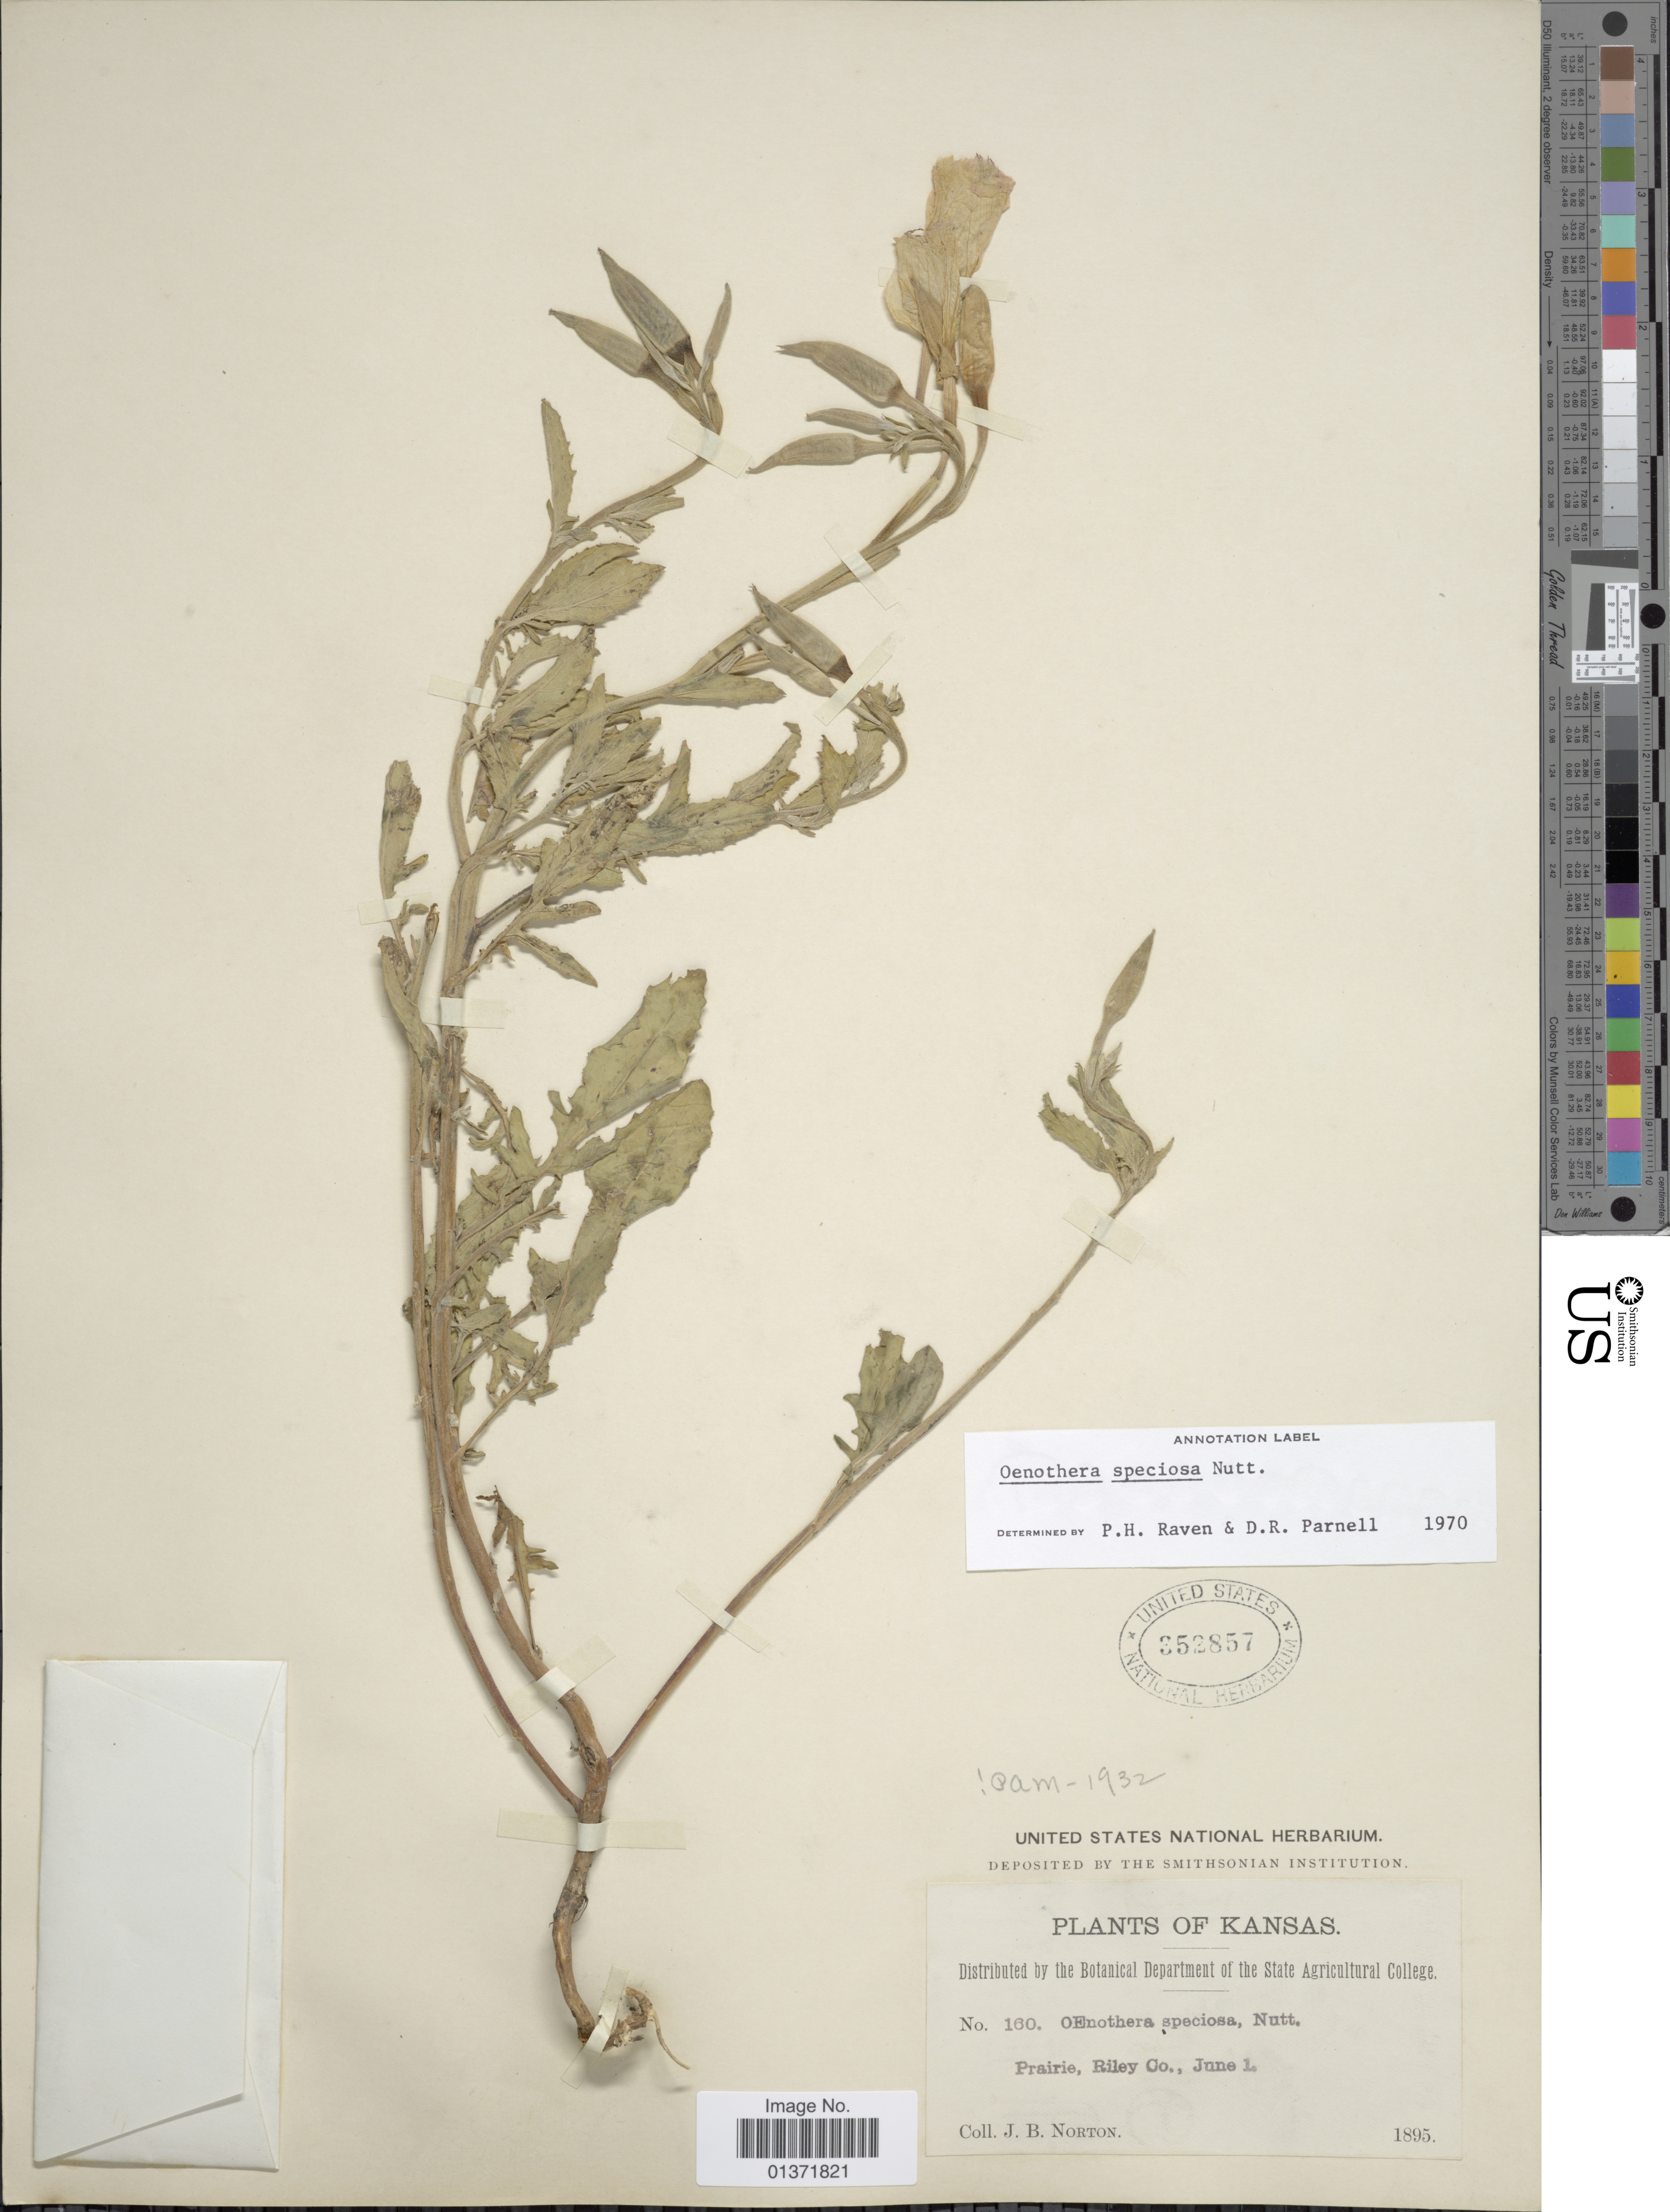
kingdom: Plantae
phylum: Tracheophyta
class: Magnoliopsida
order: Myrtales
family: Onagraceae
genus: Oenothera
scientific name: Oenothera speciosa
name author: Nutt.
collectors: J. B. Norton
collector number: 160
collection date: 1895-06-01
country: United States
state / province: Kansas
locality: Riley Co.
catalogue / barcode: US 352857